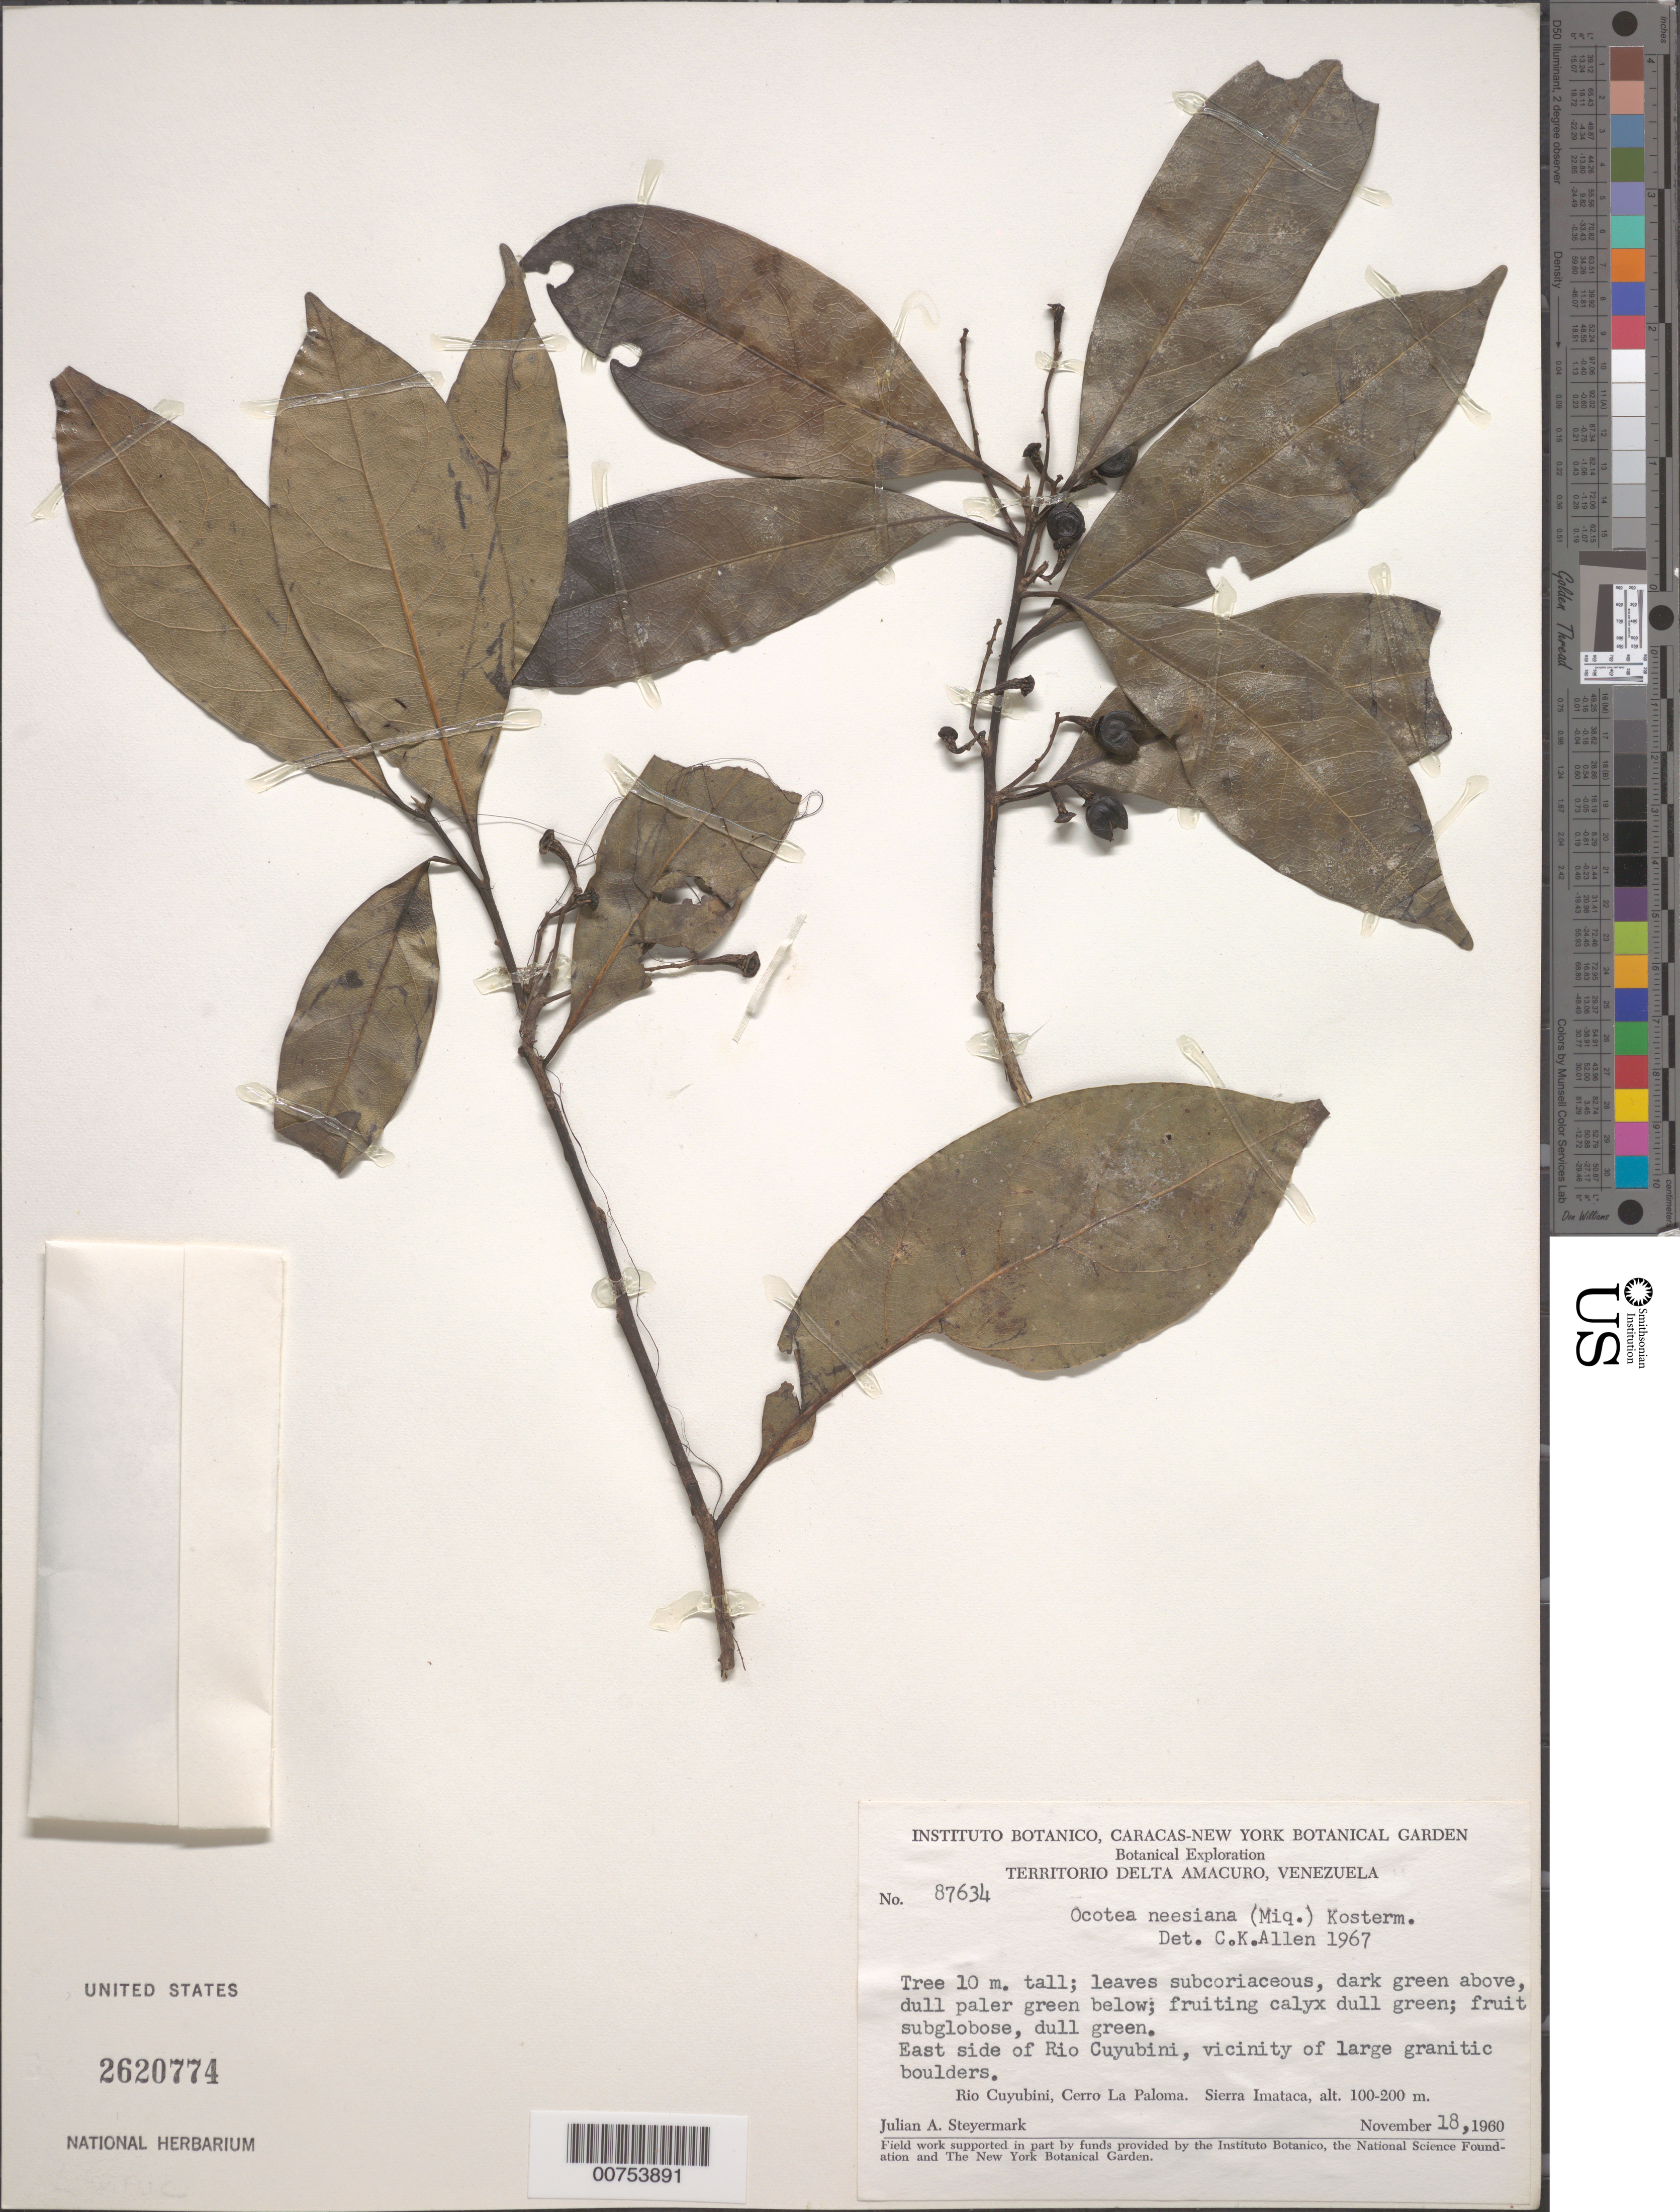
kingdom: Plantae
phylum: Tracheophyta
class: Magnoliopsida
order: Laurales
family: Lauraceae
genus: Ocotea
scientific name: Ocotea neesiana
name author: (Miq.) Kosterm.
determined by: Allen, C. K.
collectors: J. Steyermark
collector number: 87634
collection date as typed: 18-Nov-60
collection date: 1960-11-18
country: Venezuela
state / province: Delta Amacuro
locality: Río Cuyubini, E side; Cerro La Paloma, Sierra Imataca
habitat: Large granitic boulders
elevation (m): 100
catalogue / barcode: US 2620774